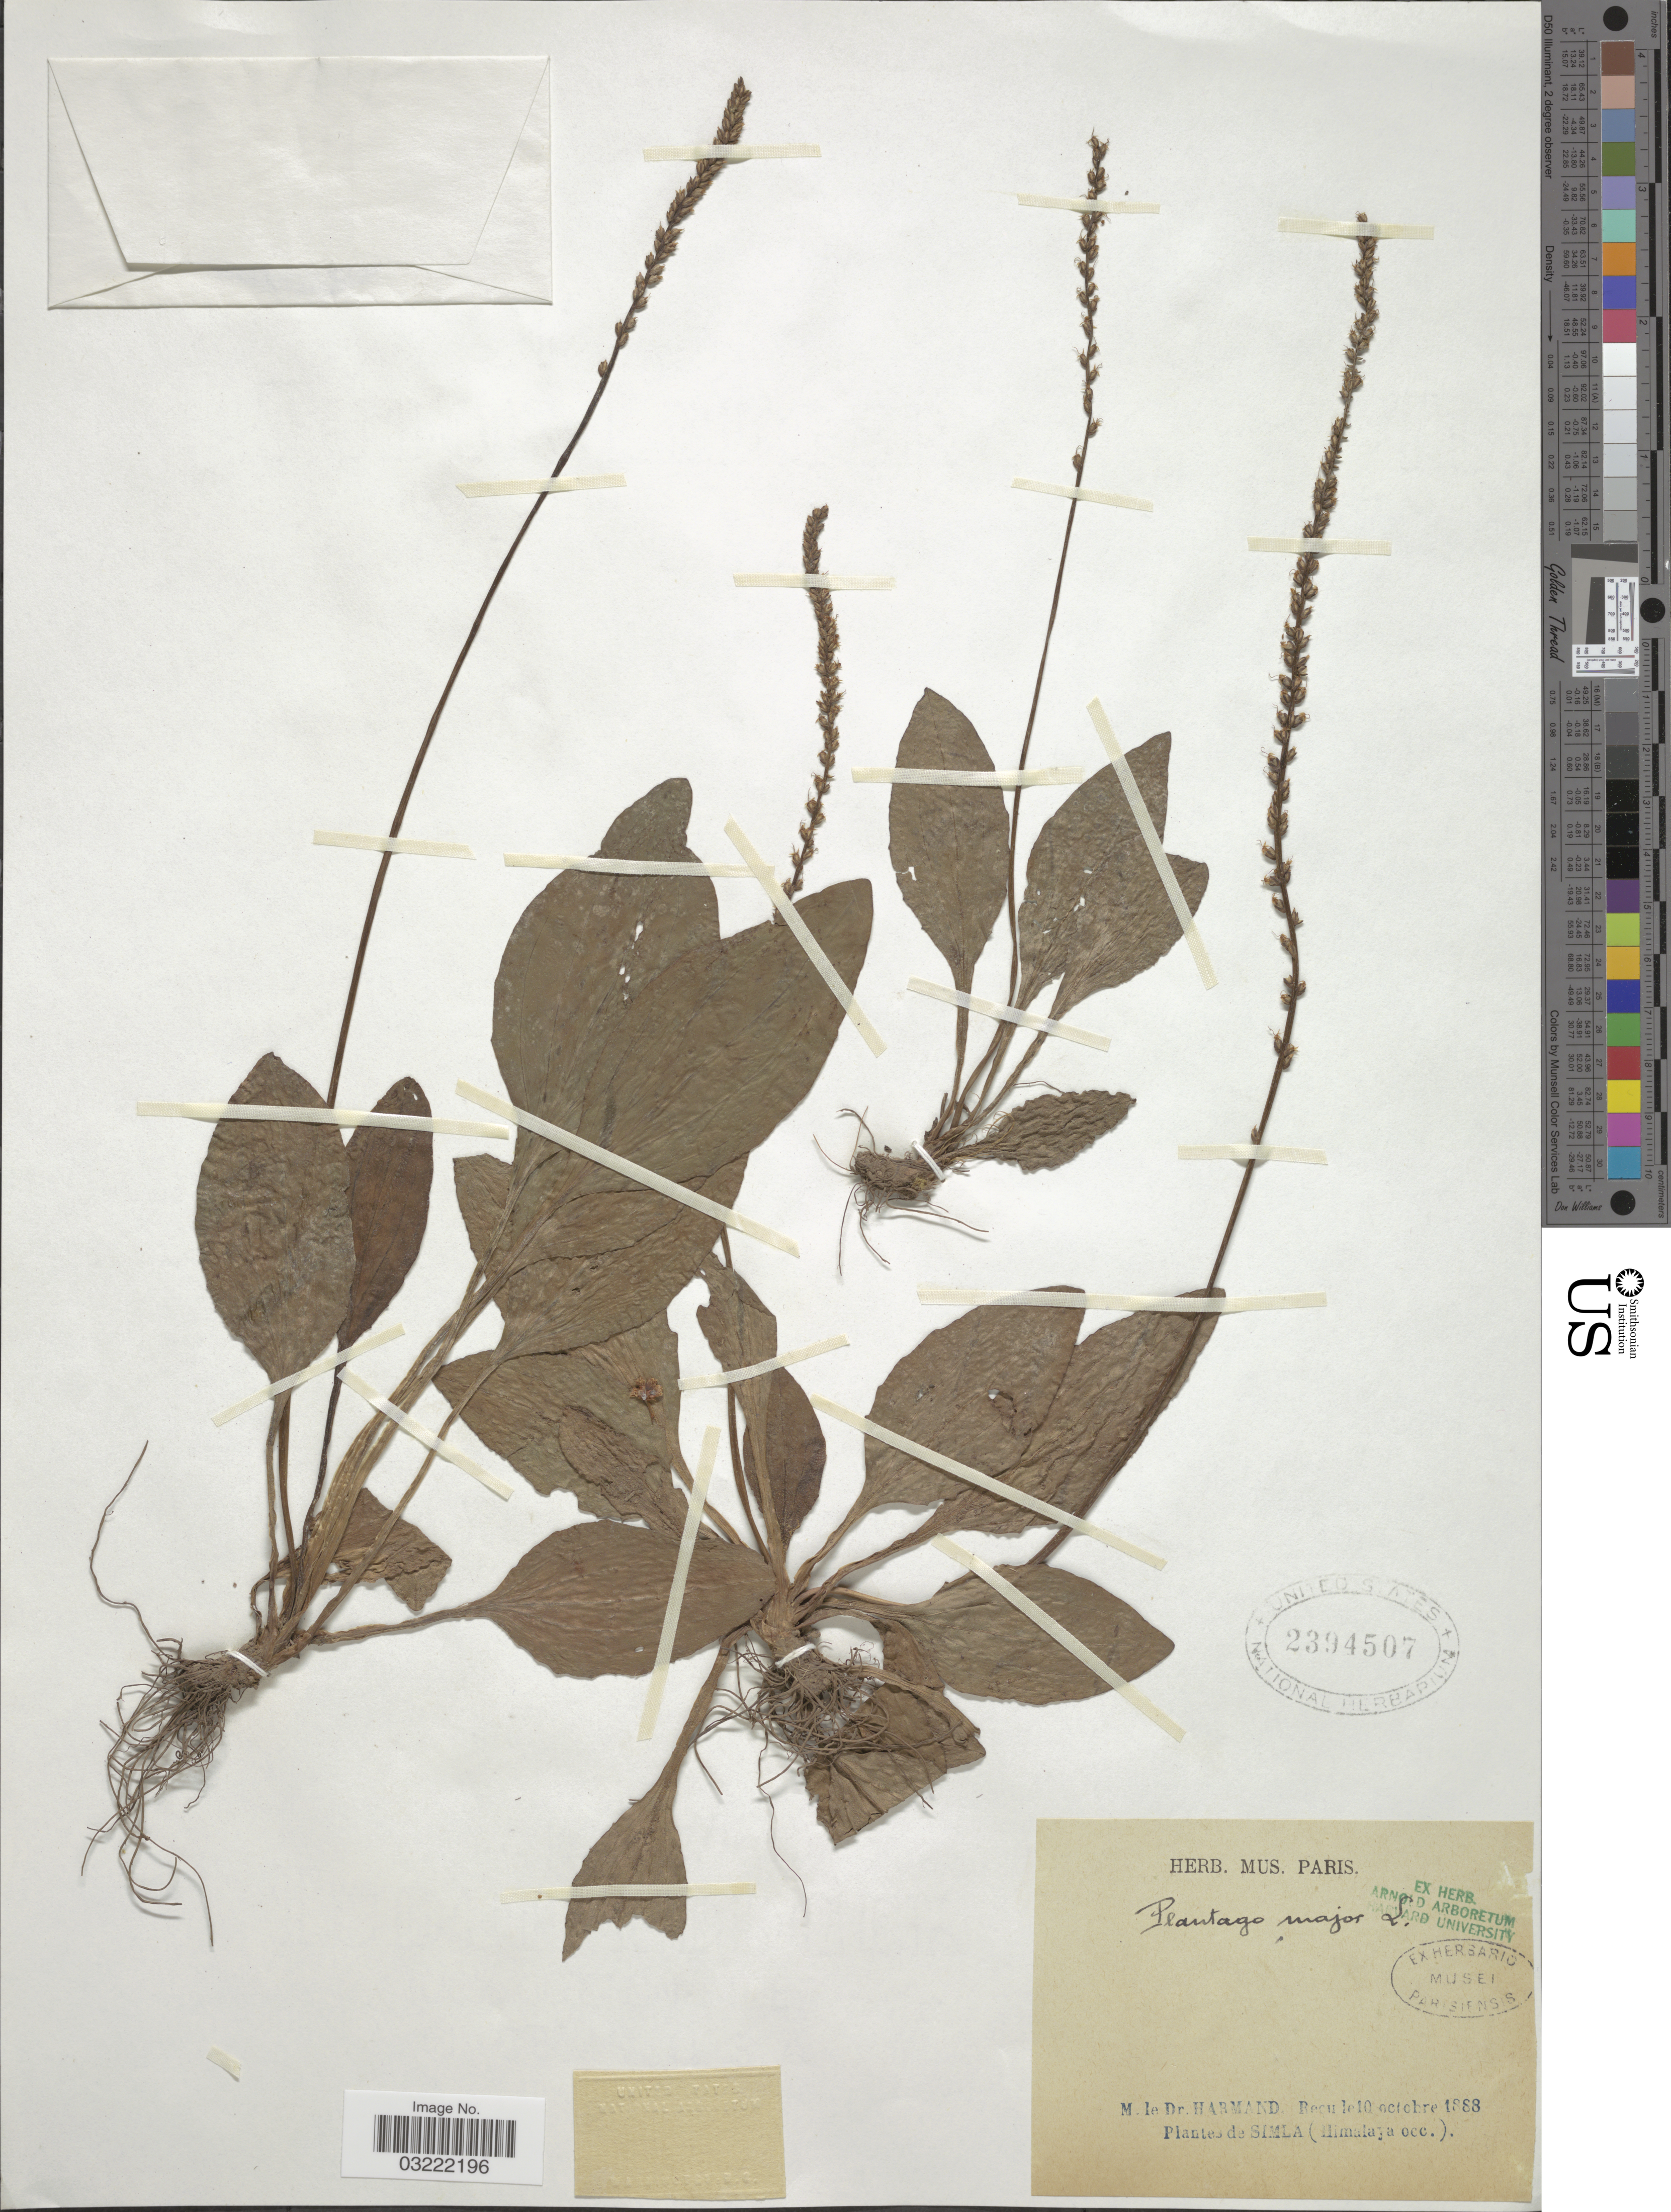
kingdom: Plantae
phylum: Tracheophyta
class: Magnoliopsida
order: Lamiales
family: Plantaginaceae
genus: Plantago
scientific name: Plantago major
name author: L.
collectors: M. Harmand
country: India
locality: Simla (Himalaya occ.).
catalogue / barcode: US 2394507